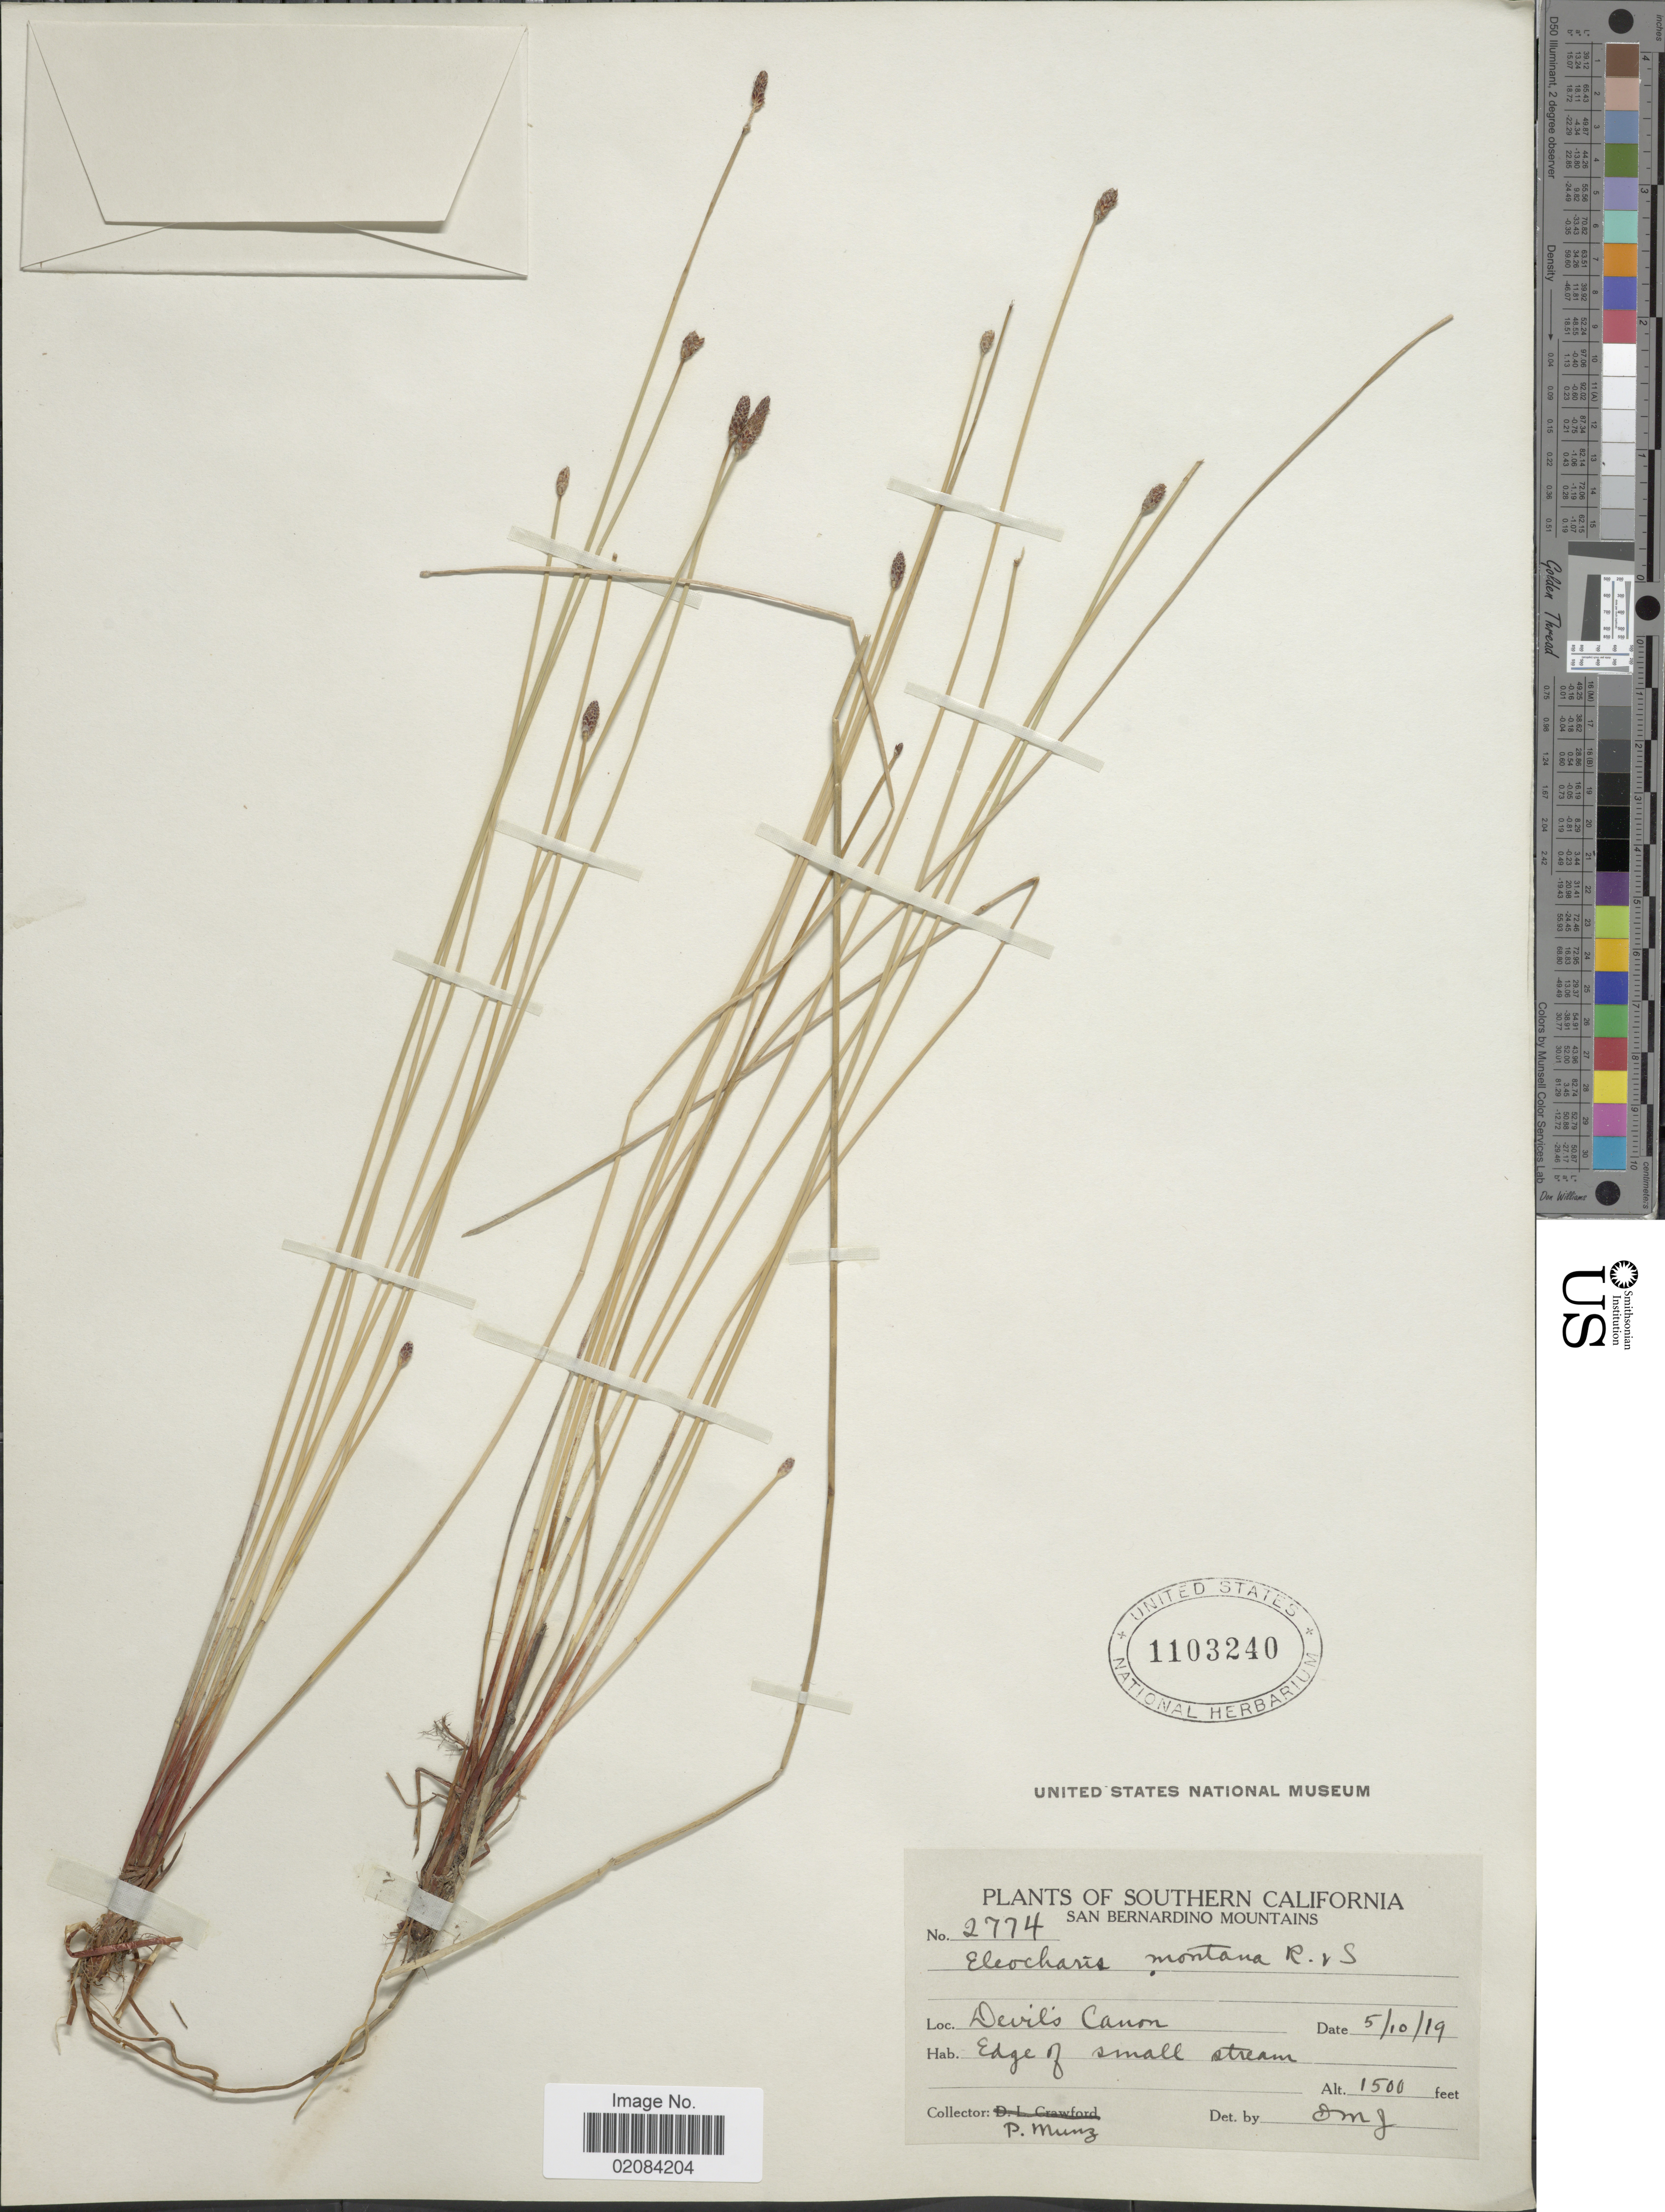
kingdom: Plantae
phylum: Tracheophyta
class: Liliopsida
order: Poales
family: Cyperaceae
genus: Eleocharis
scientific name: Eleocharis montevidensis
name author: Kunth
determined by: Smith, S. G.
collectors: P. A. Munz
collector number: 2774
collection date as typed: Transcribed d/m/y: 10/5/19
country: United States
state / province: California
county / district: San Bernardino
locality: Southern California. San Bernardino Mountains, Devils Canon.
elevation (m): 457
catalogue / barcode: US 1103240